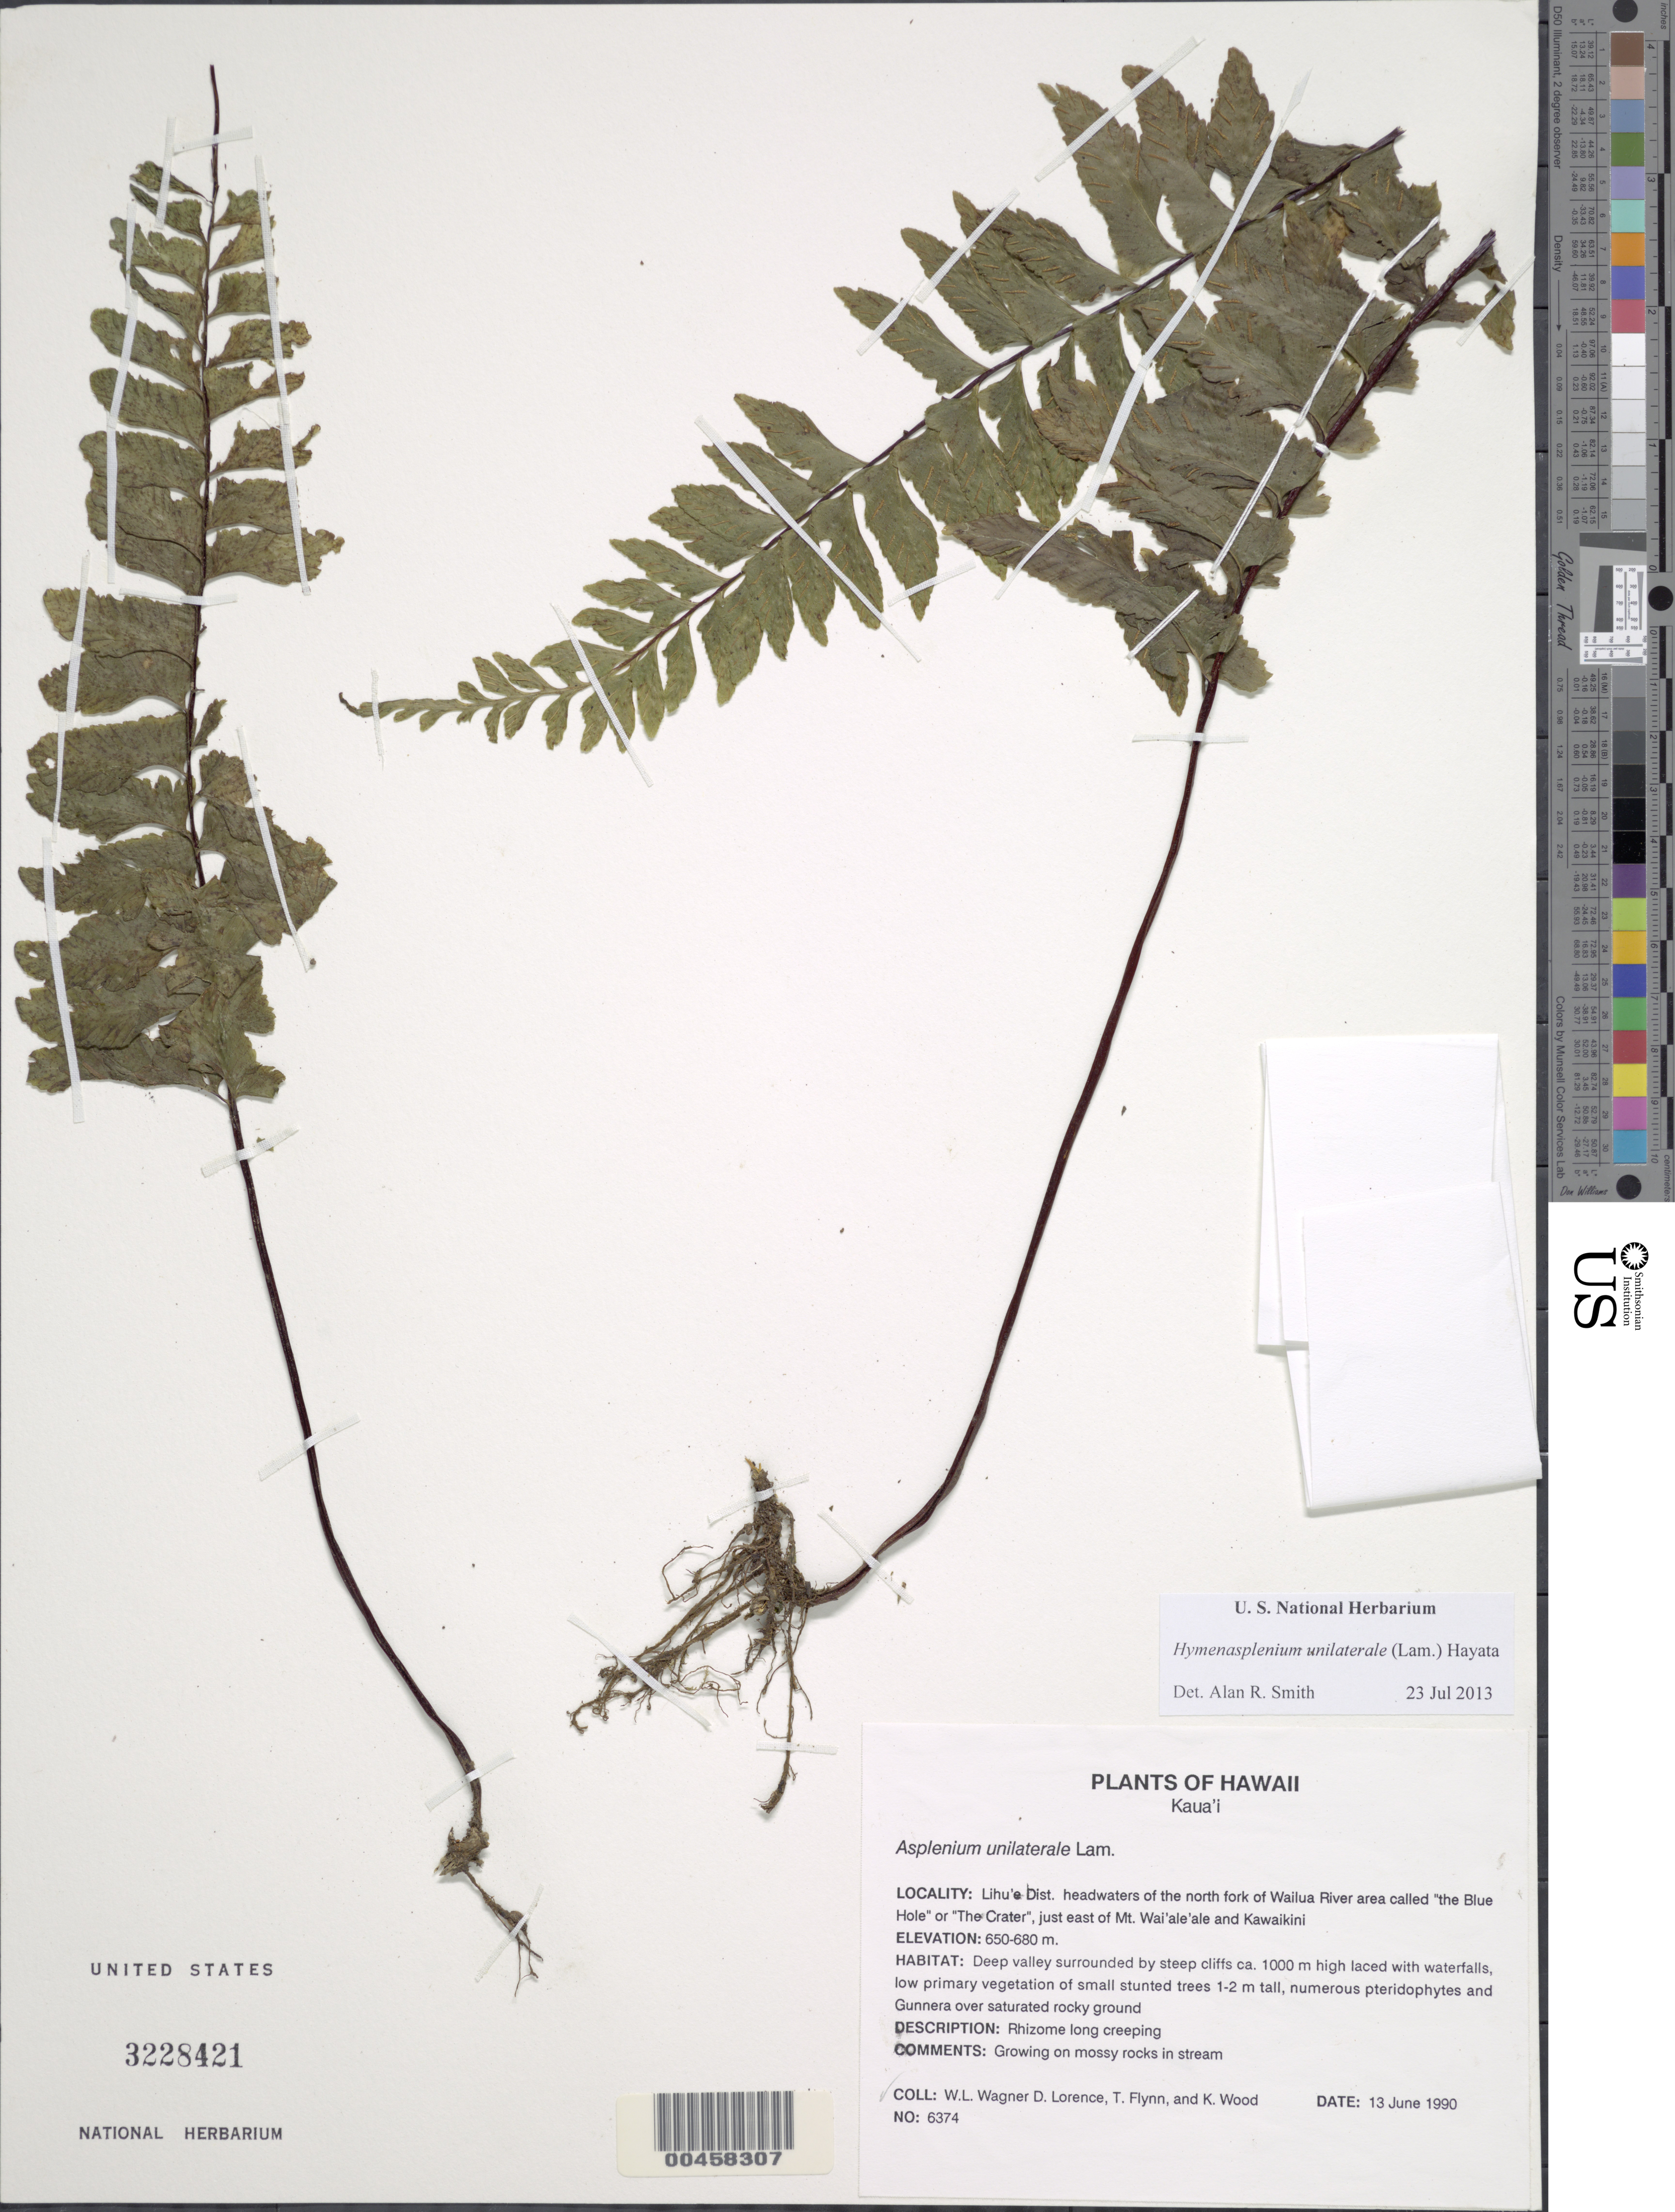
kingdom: Plantae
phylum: Tracheophyta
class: Polypodiopsida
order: Polypodiales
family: Aspleniaceae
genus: Hymenasplenium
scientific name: Hymenasplenium unilaterale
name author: (Lam.) Hayata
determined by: Smith, Alan R., (UC)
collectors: W. L. Wagner, D. Lorence, T. W. Flynn & K. Wood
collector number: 6374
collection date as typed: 13 Jun 1990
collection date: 1990-06-13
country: United States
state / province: Hawaii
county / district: Kauai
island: Kaua'i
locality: Lihue Dist. headwaters of the N. fork of Wailua R. area called the Blue Hole or The Crater, just E of Mt. Waialeale & Kaw...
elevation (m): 650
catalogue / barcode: US 3228421